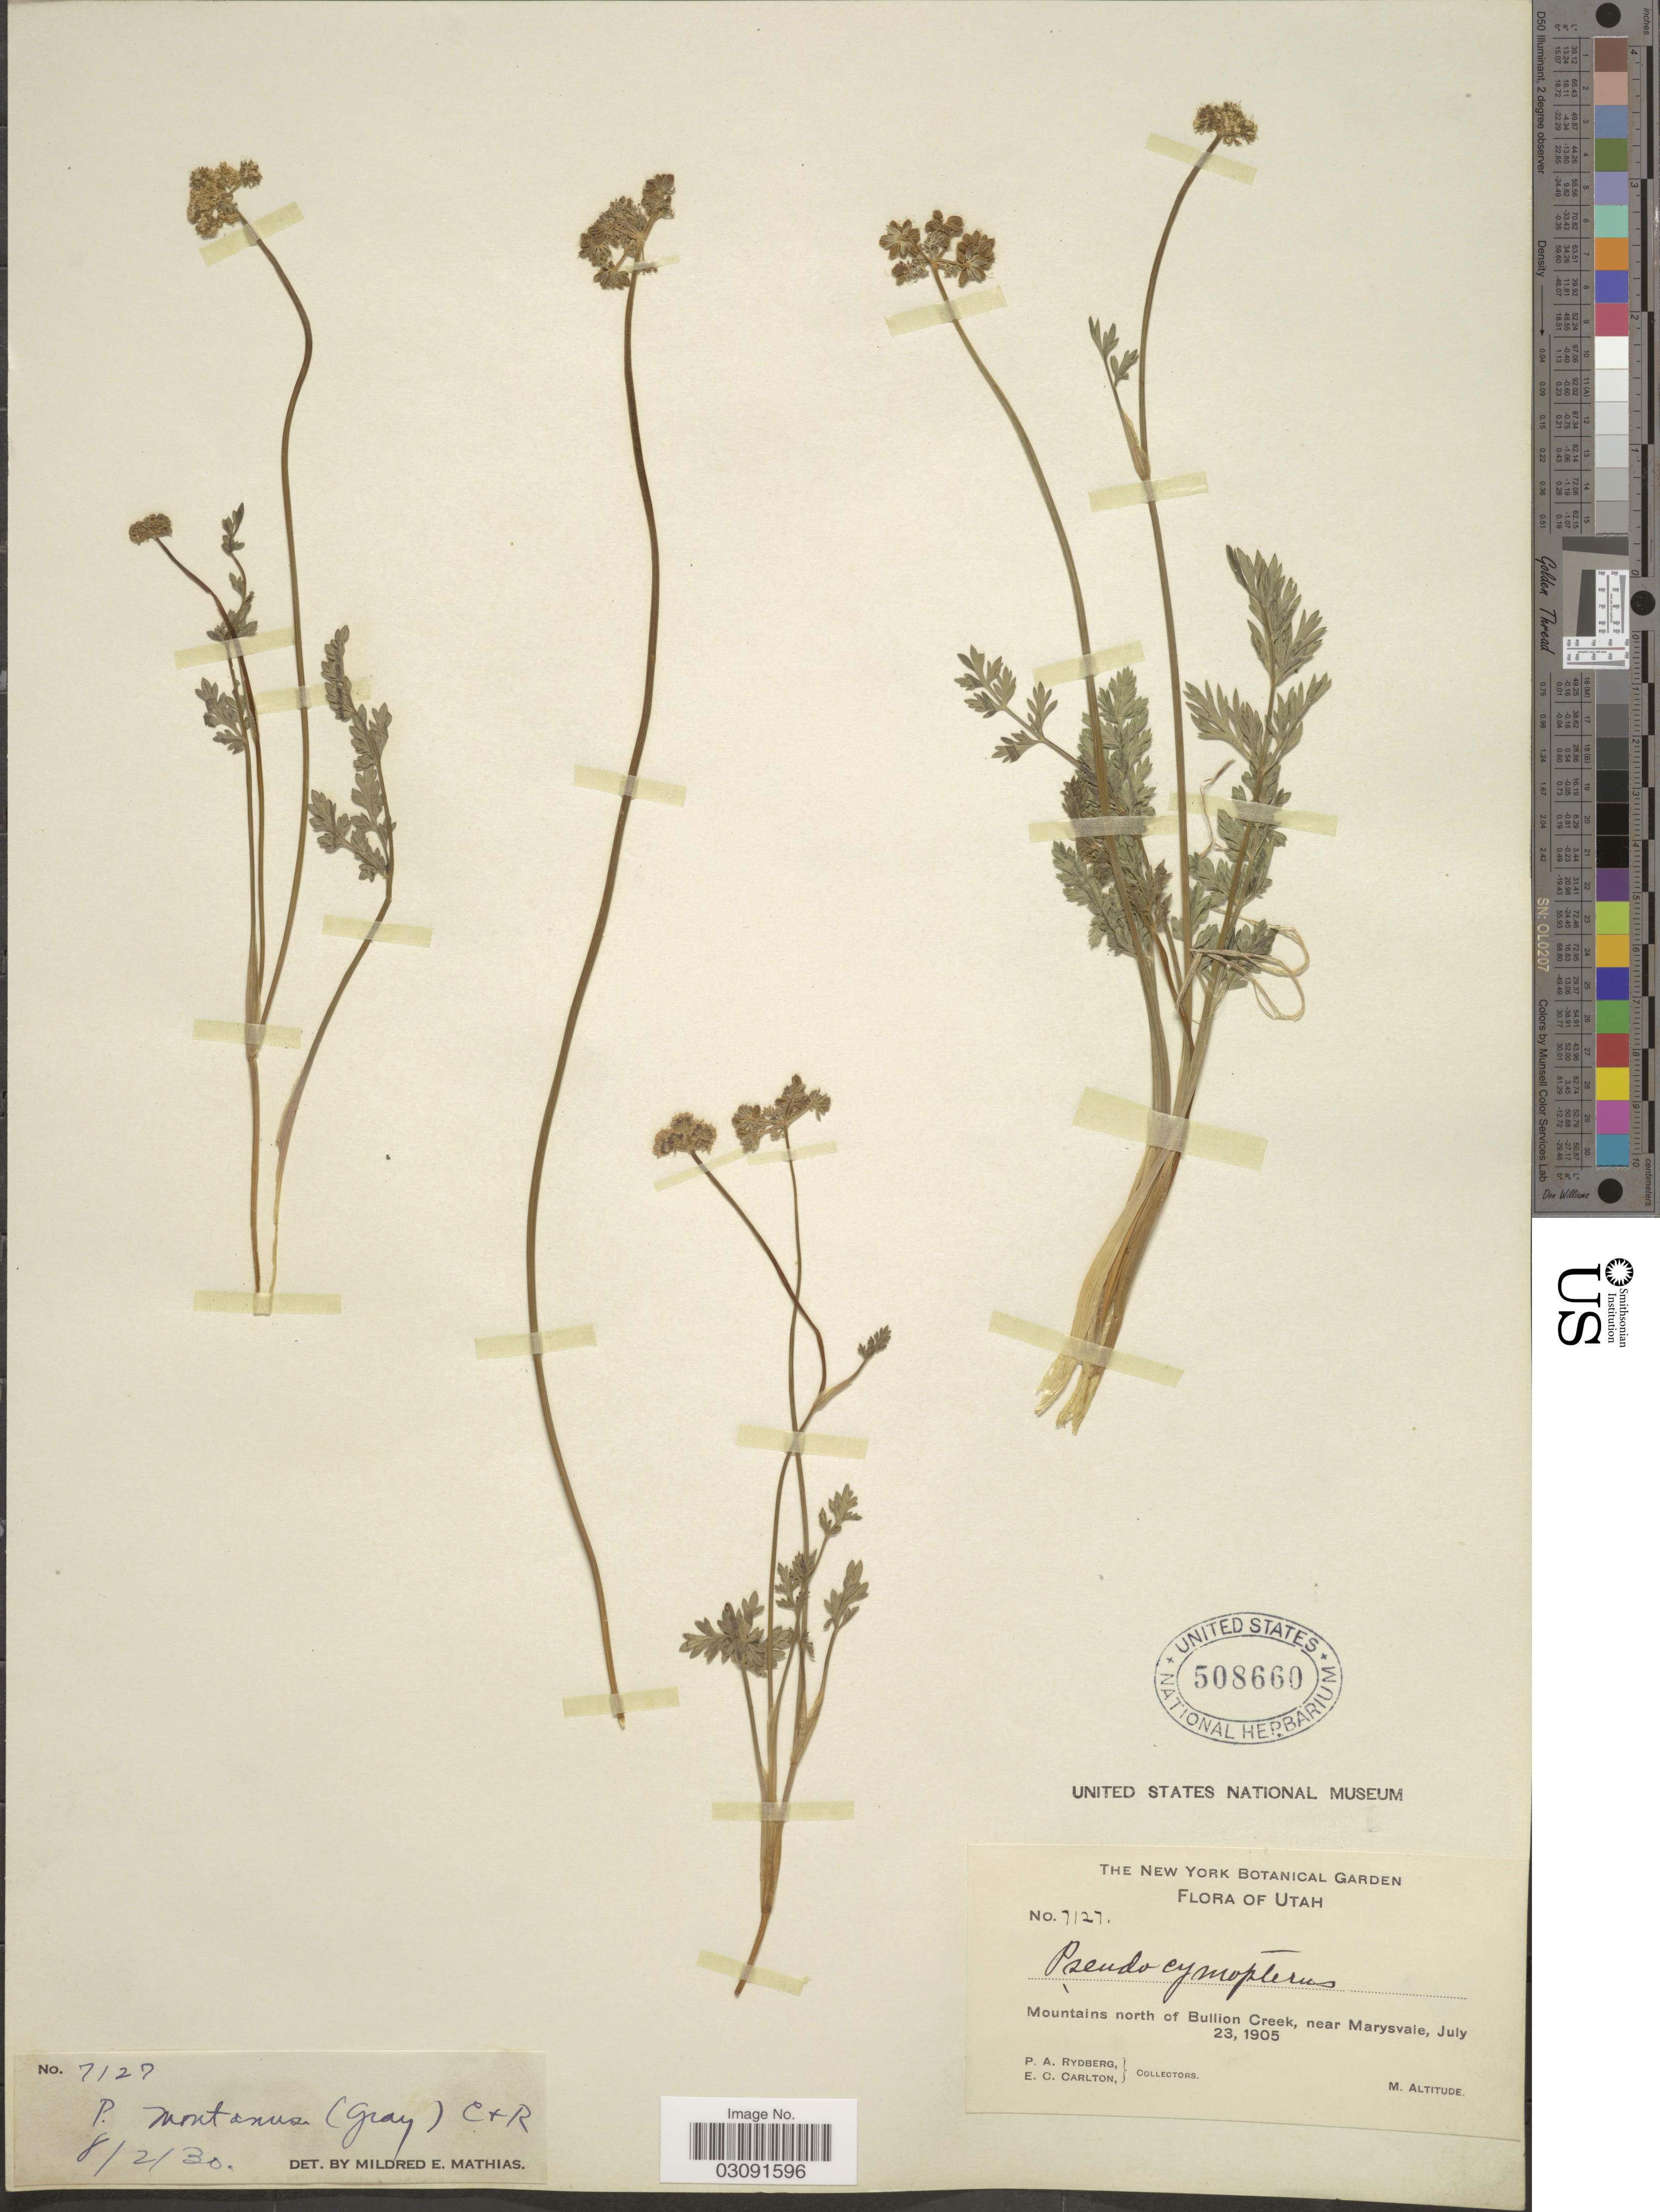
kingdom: Plantae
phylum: Tracheophyta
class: Magnoliopsida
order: Apiales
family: Apiaceae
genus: Pseudocymopterus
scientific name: Pseudocymopterus montanus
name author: (A. Gray) J.M. Coult. & Rose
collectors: P. A. Rydberg & E. Carlton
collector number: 7127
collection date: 1905-07-23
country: United States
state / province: Utah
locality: Mountains north of Bullion Creek, near Marysvale.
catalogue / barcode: US 508660